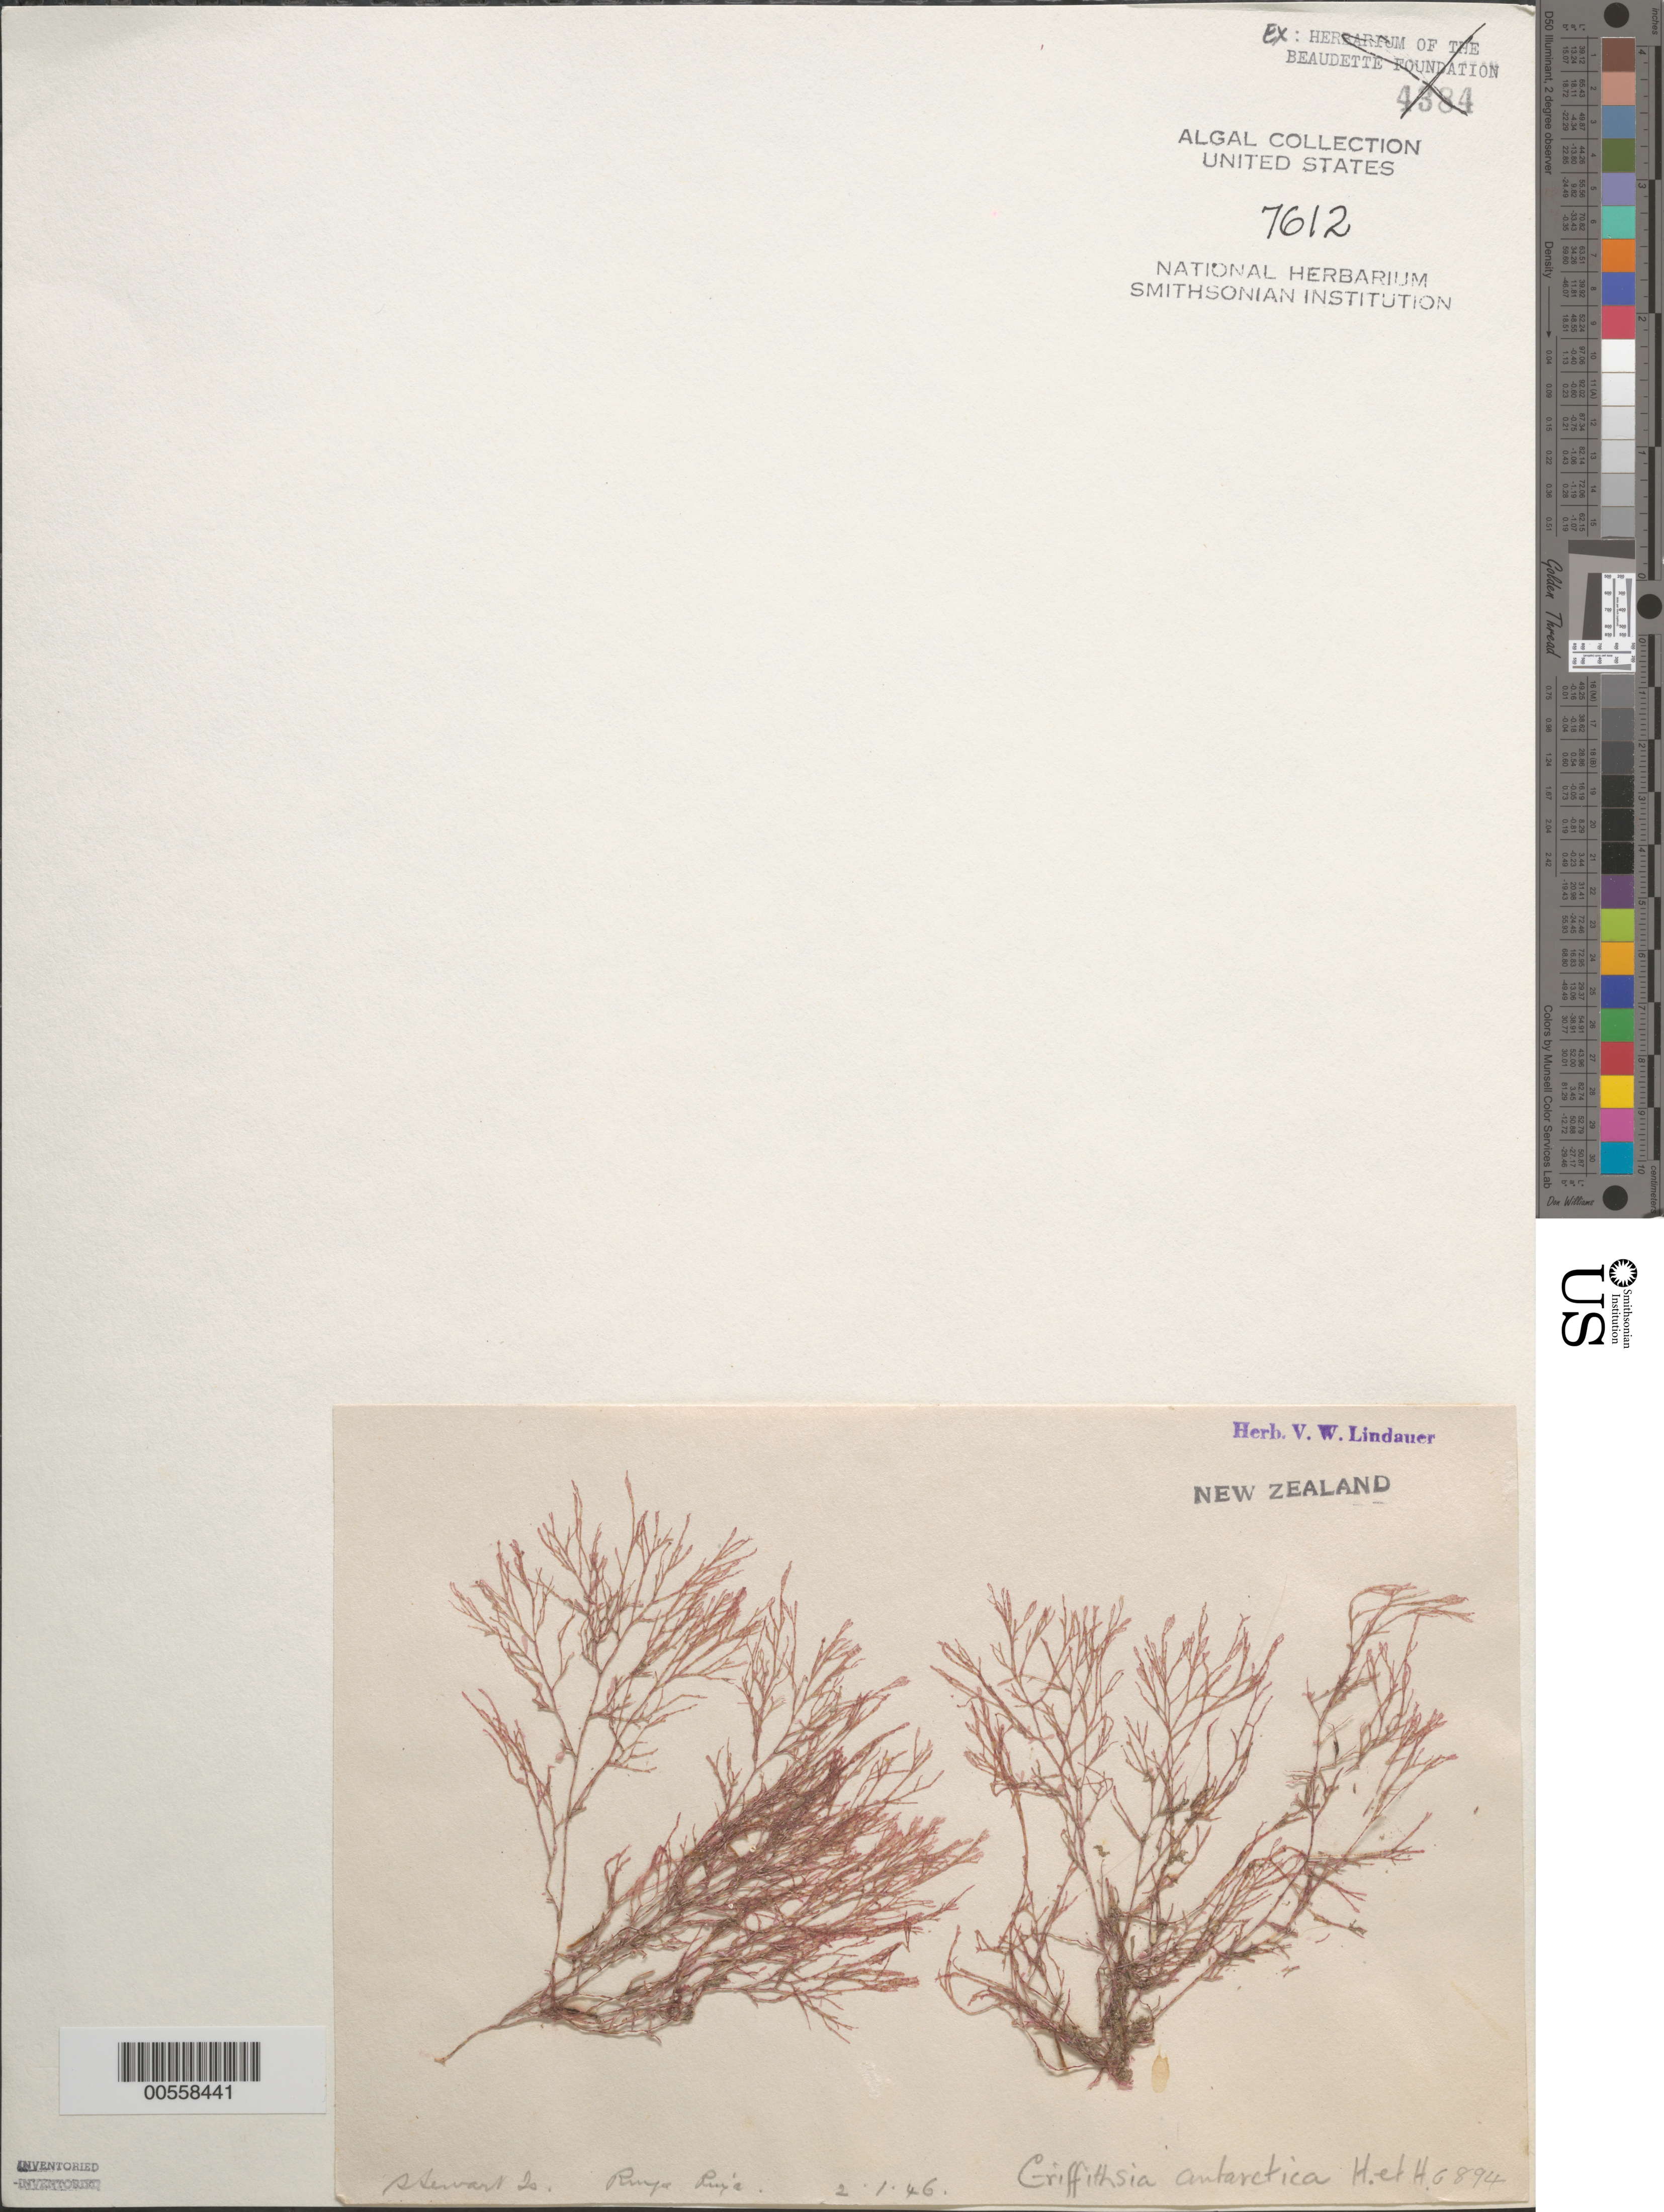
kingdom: Plantae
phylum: Rhodophyta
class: Florideophyceae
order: Ceramiales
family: Wrangeliaceae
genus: Griffithsia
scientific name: Griffithsia antarctica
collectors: V. Lindauer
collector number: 6894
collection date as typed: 02 Jan 1946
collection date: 1946-01-02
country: New Zealand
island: Stewart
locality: Ringaringa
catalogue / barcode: US 7612